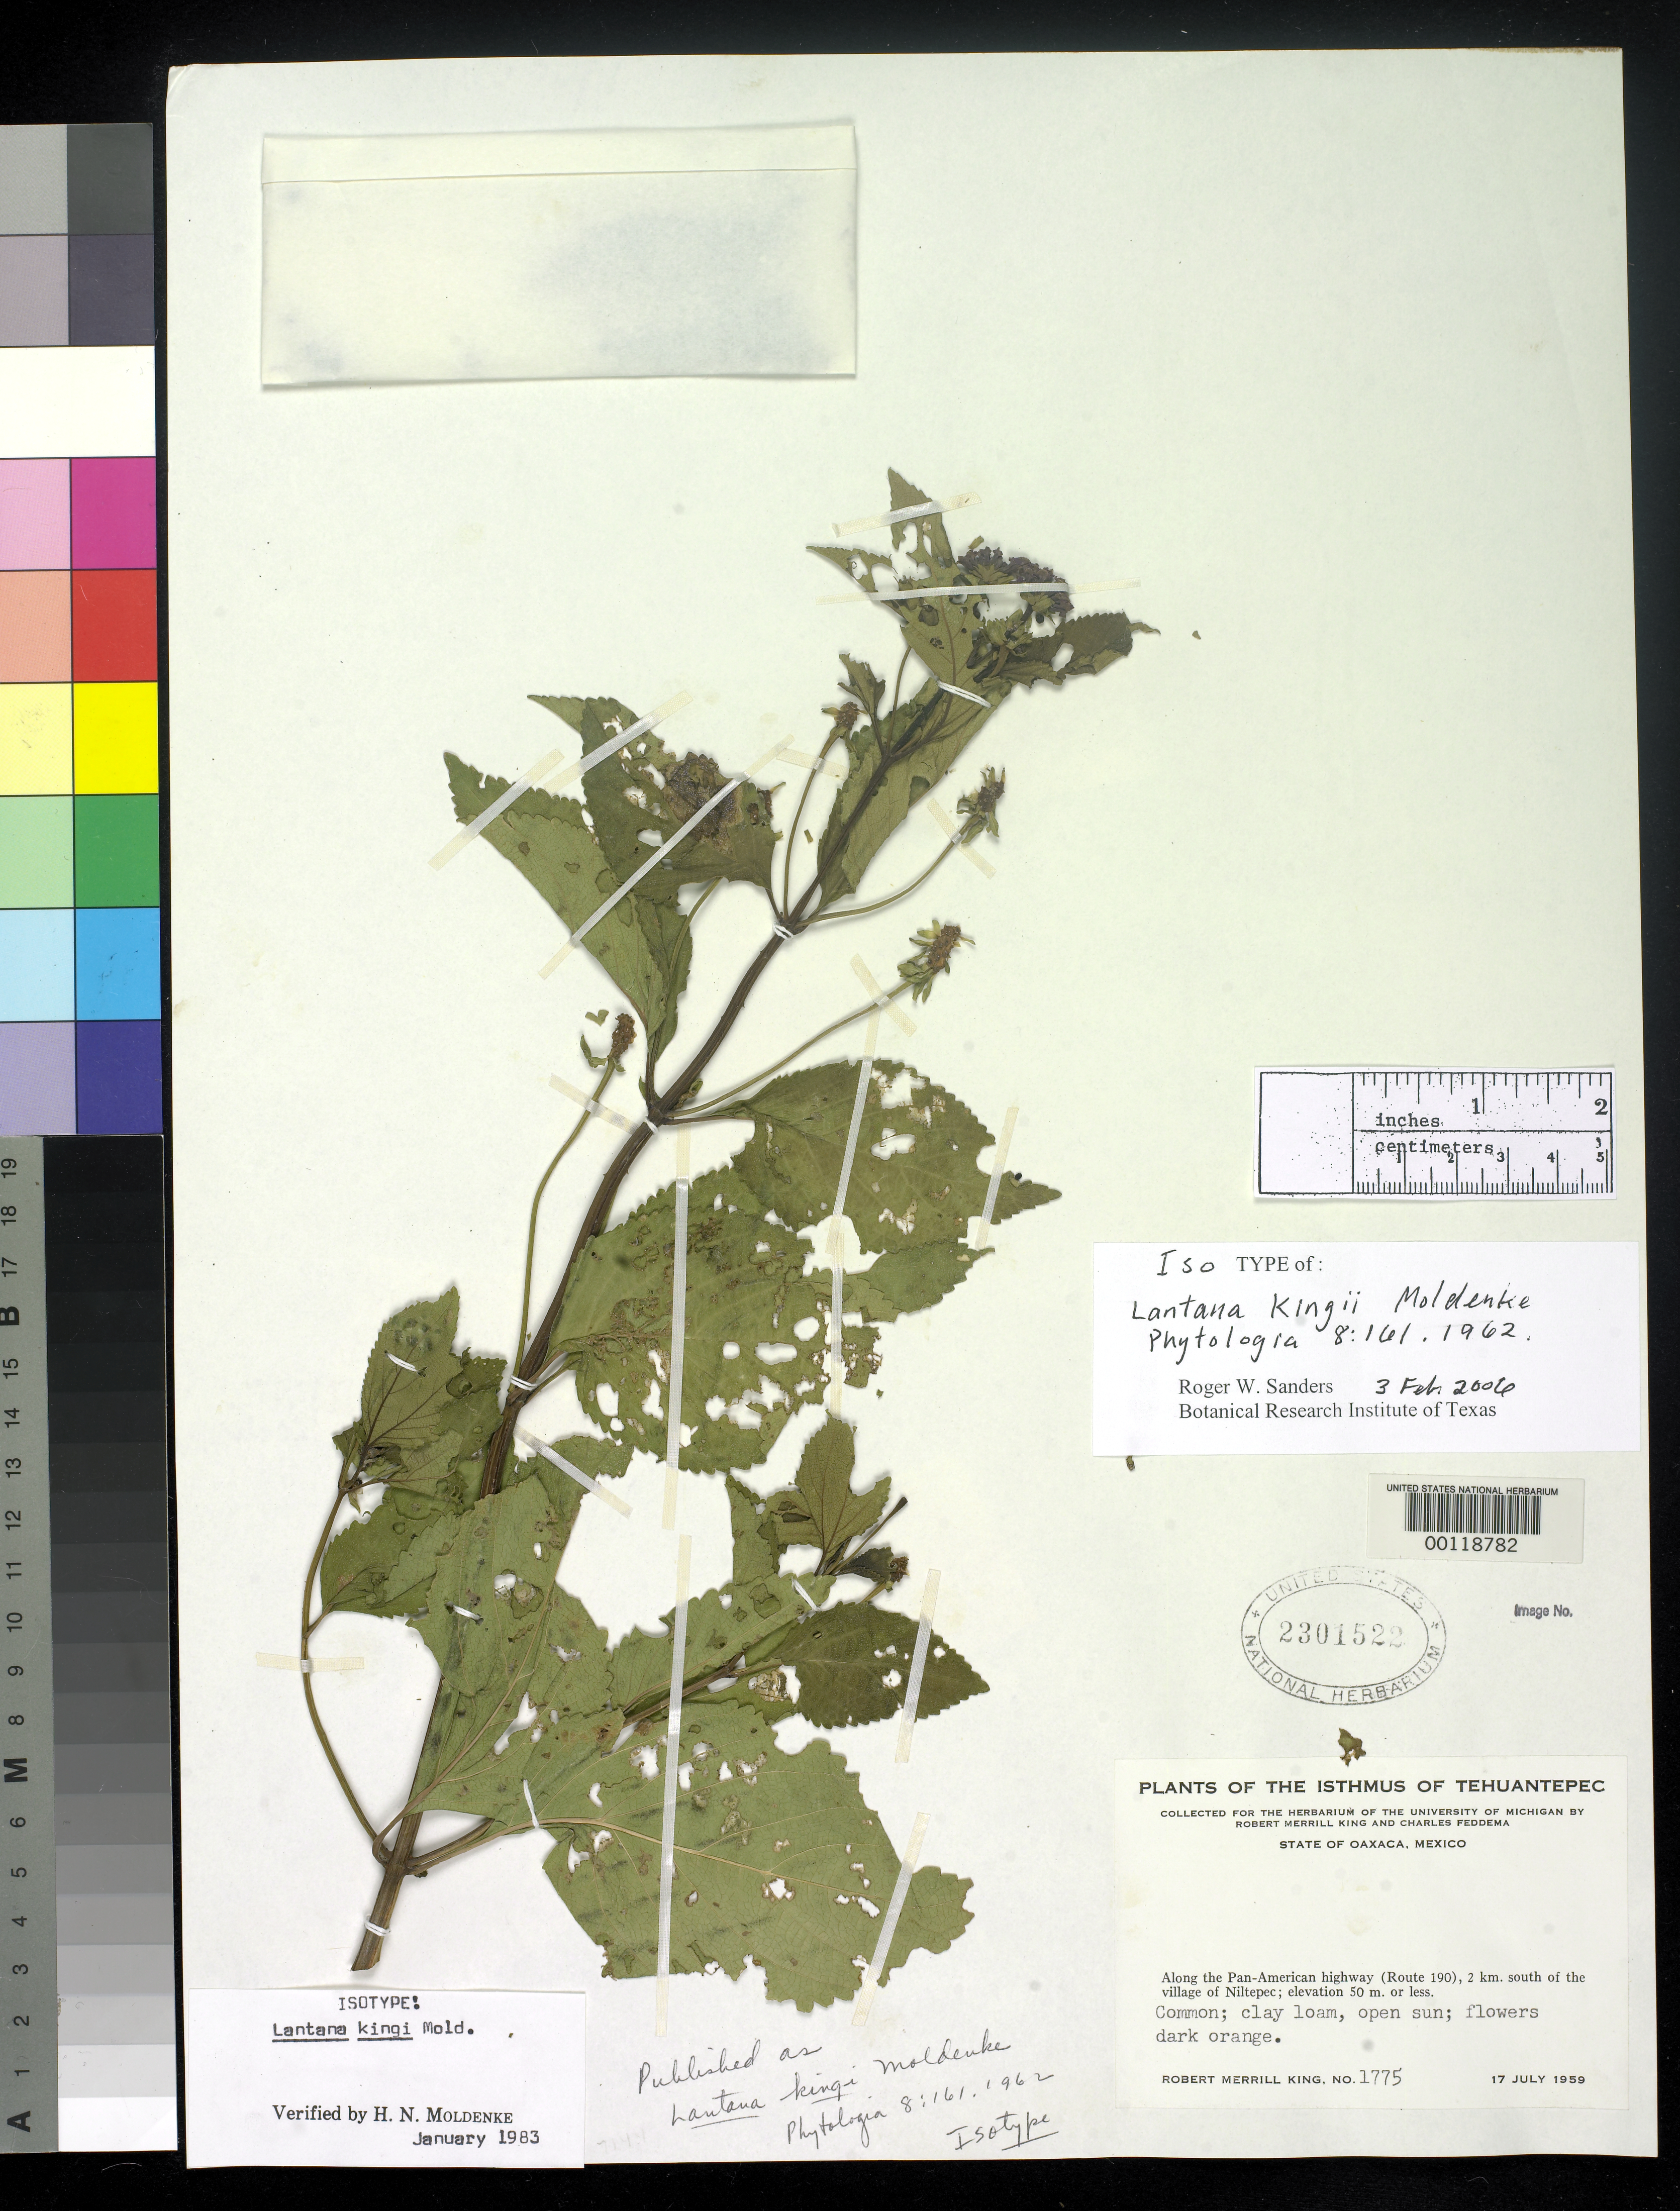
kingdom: Plantae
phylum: Tracheophyta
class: Magnoliopsida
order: Lamiales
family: Verbenaceae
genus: Lantana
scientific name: Lantana kingii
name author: Moldenke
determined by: Sanders, Roger W., (BRIT)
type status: Isotype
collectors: R. M. King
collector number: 1775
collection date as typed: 17 Jul 1959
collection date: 1959-07-17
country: Mexico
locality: E of Monserrat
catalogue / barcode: US 2301522